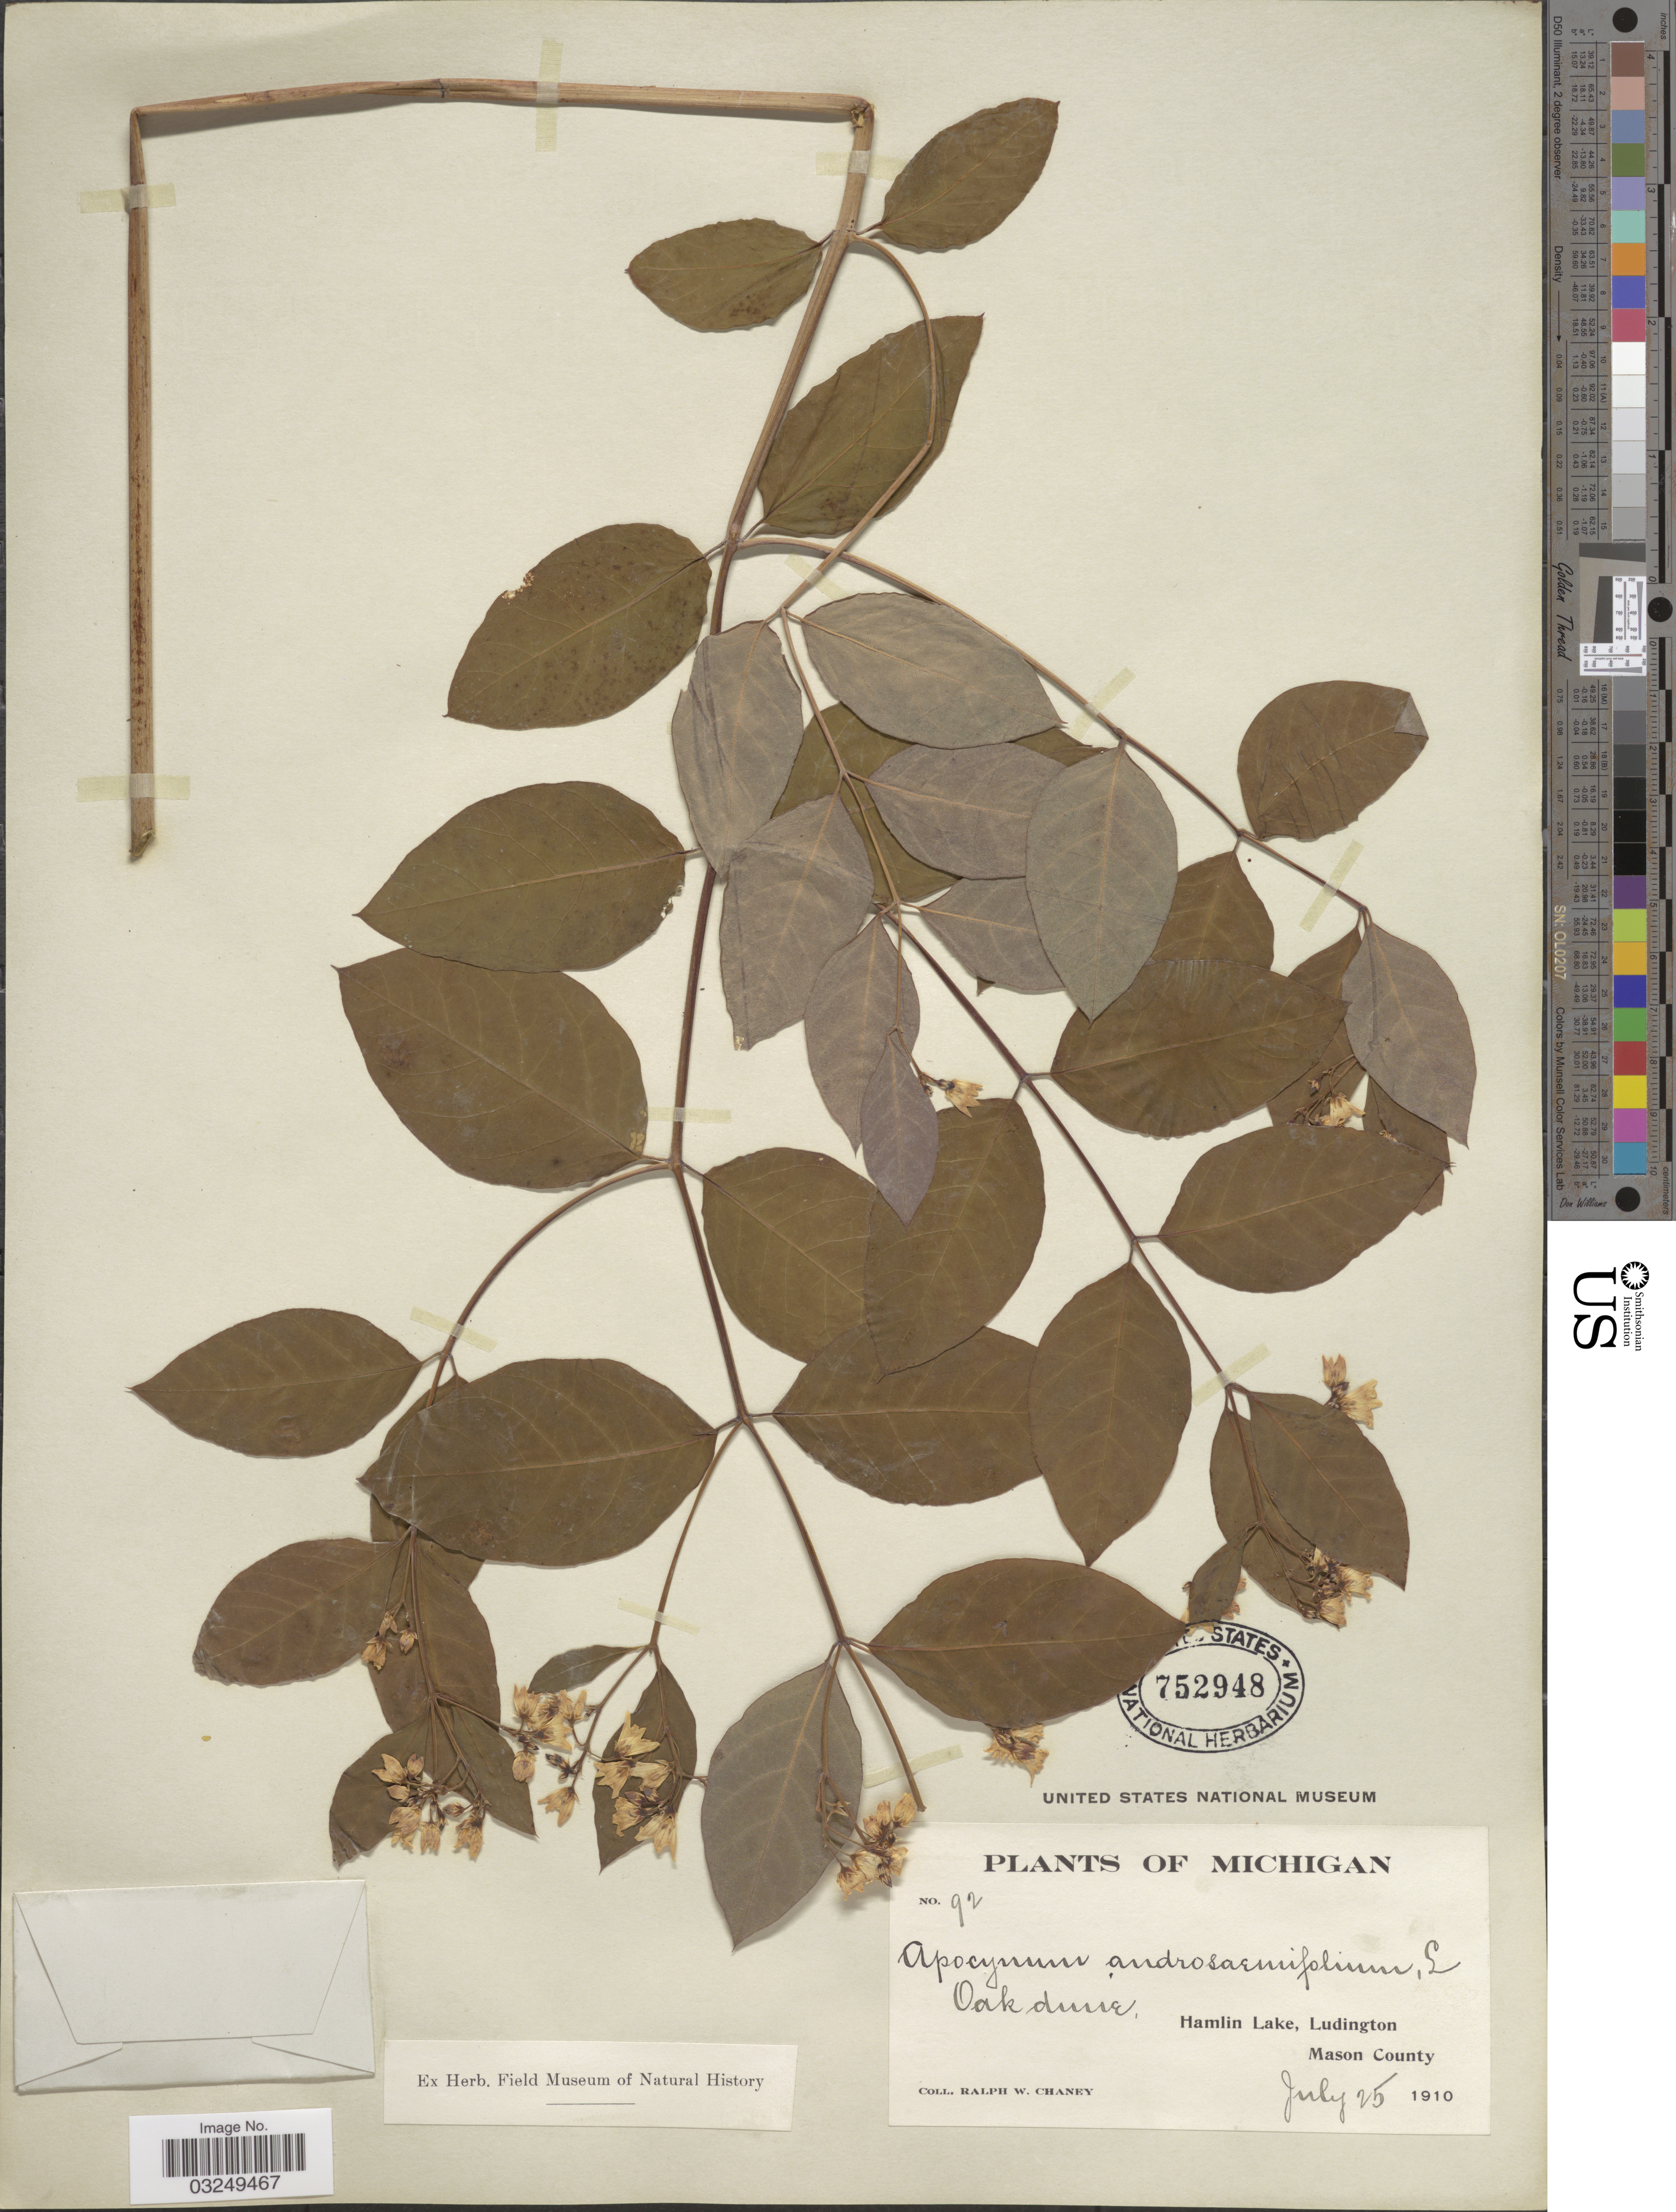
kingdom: Plantae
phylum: Tracheophyta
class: Magnoliopsida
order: Gentianales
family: Apocynaceae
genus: Apocynum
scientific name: Apocynum androsaemifolium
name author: L.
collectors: R. Chaney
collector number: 92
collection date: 1910-07-25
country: United States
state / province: Michigan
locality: Oak dune, Hamlin Lake, Ludington. Mason County.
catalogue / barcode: US 752948